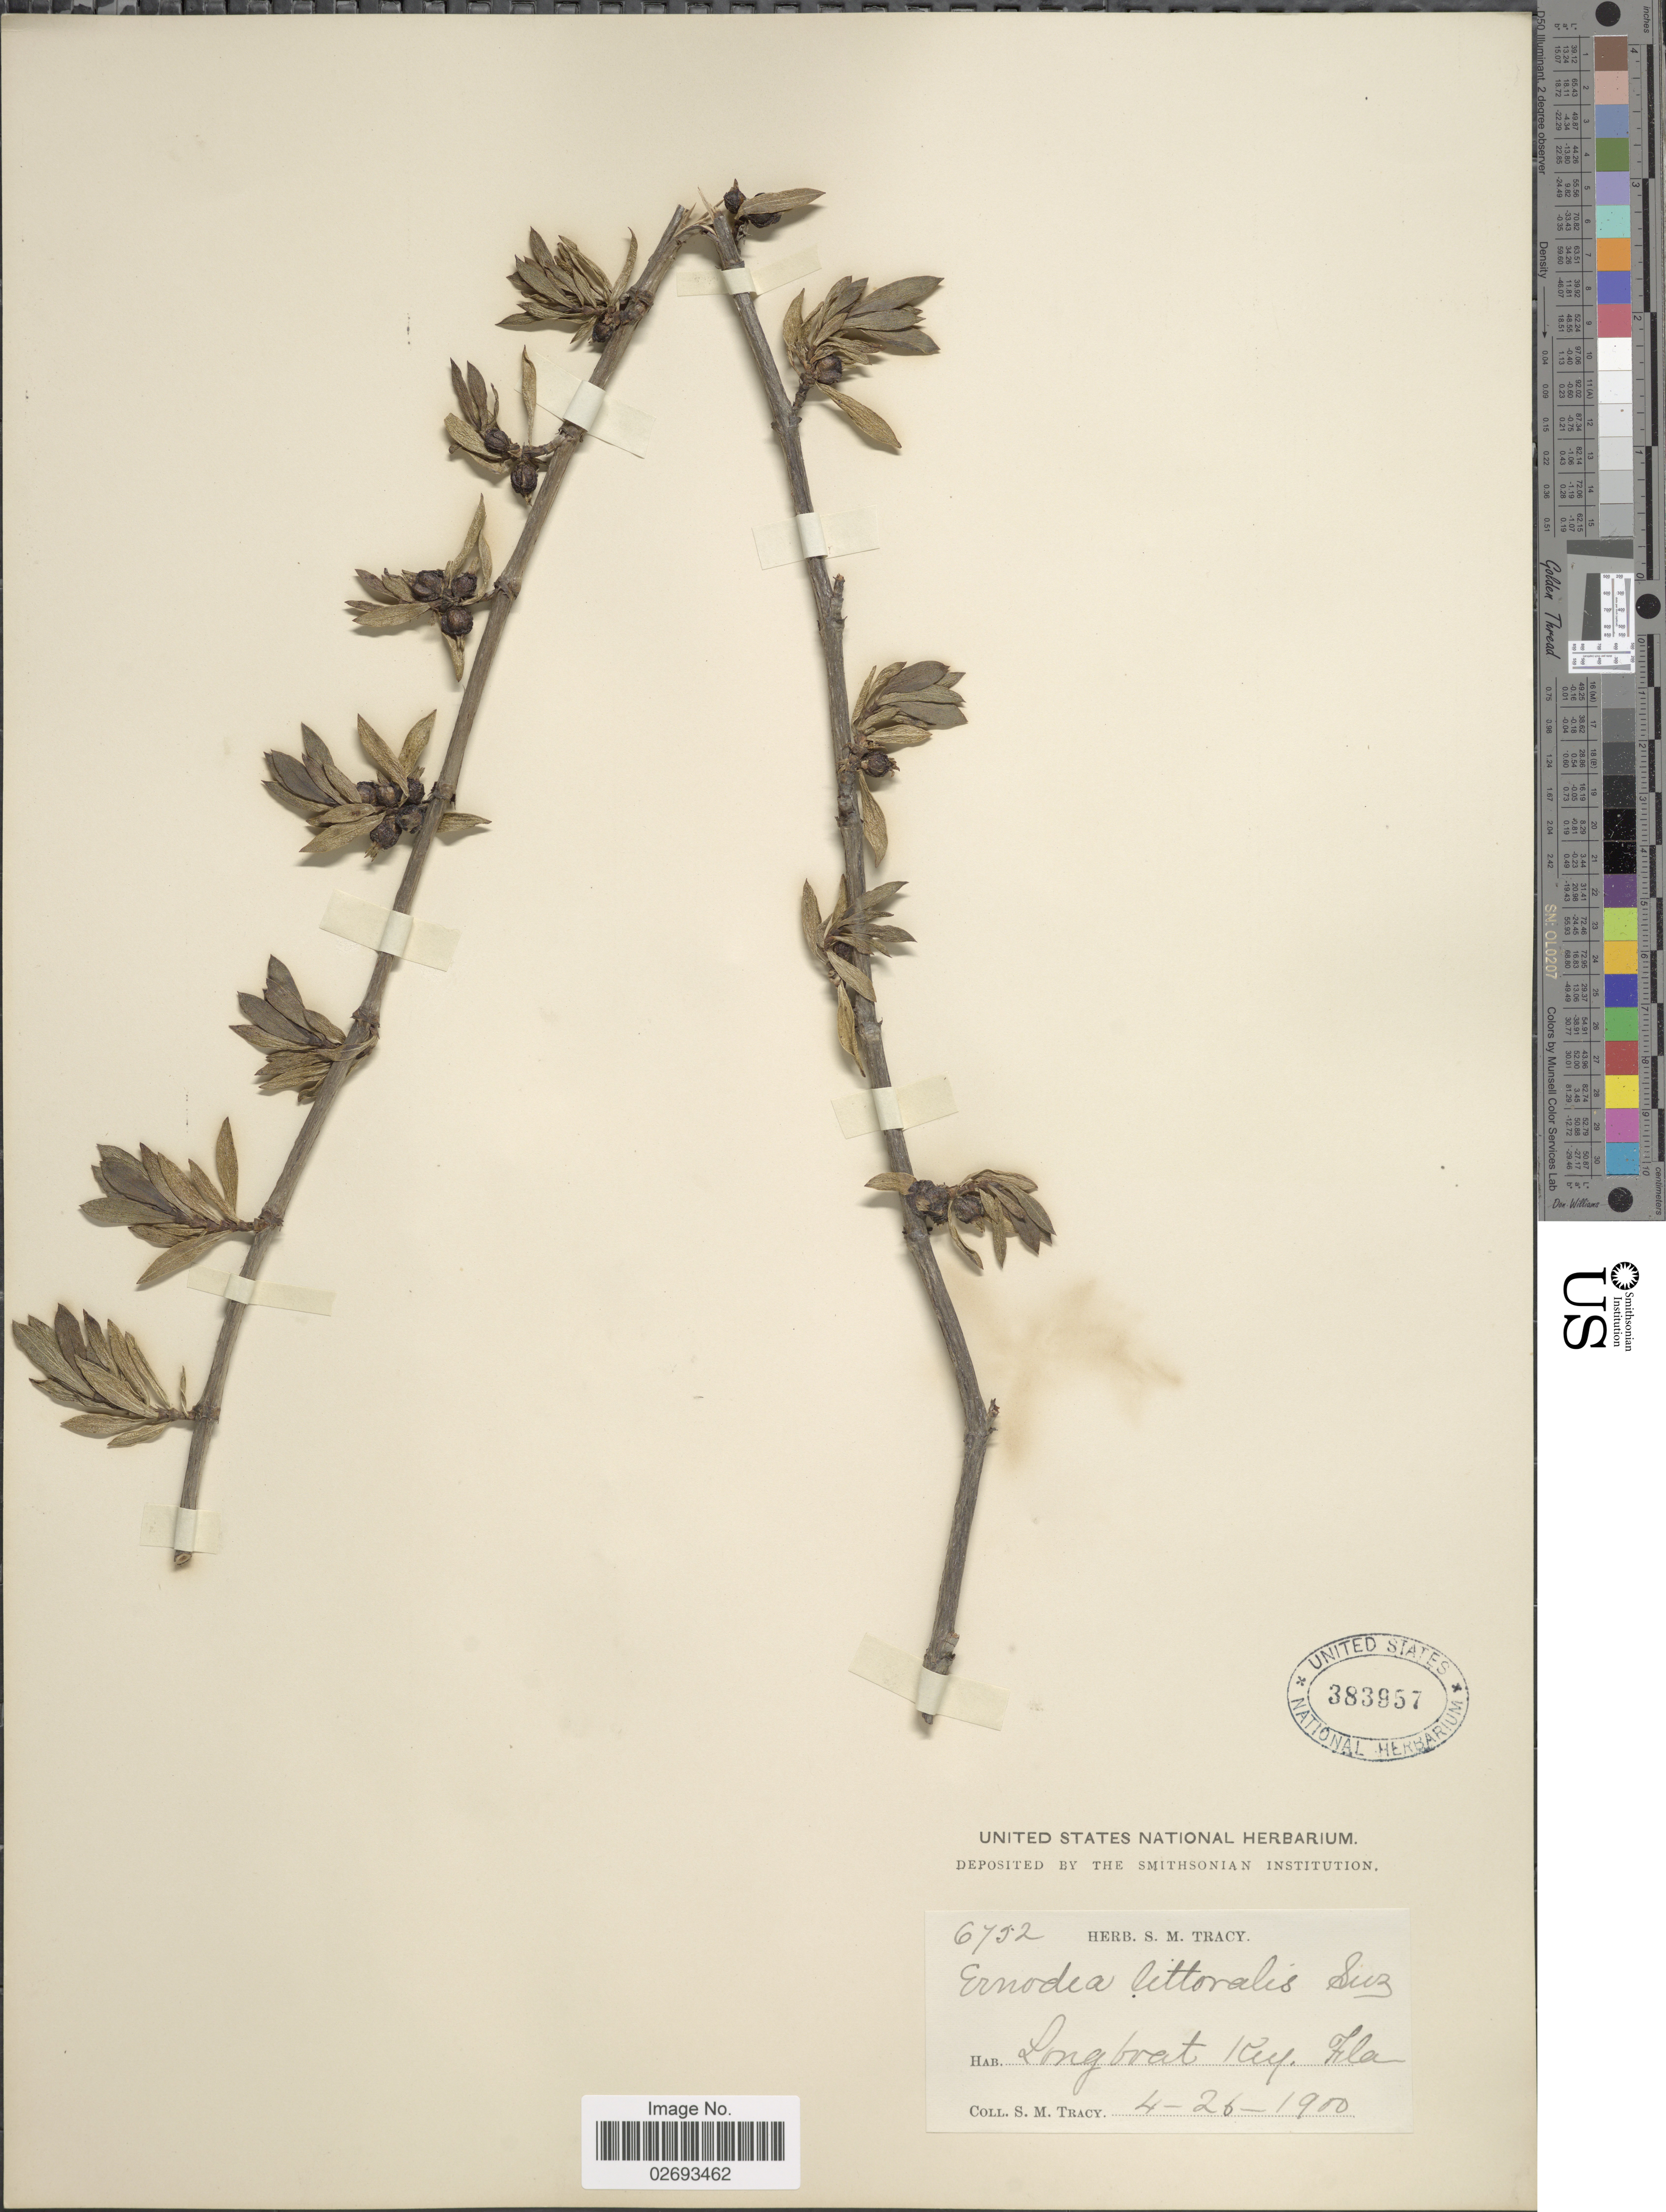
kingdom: Plantae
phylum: Tracheophyta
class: Magnoliopsida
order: Gentianales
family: Rubiaceae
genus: Ernodea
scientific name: Ernodea littoralis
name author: Sw.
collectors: S. Stracy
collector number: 6752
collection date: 1900-04-26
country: United States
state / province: Florida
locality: Longboat Key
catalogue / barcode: US 383957